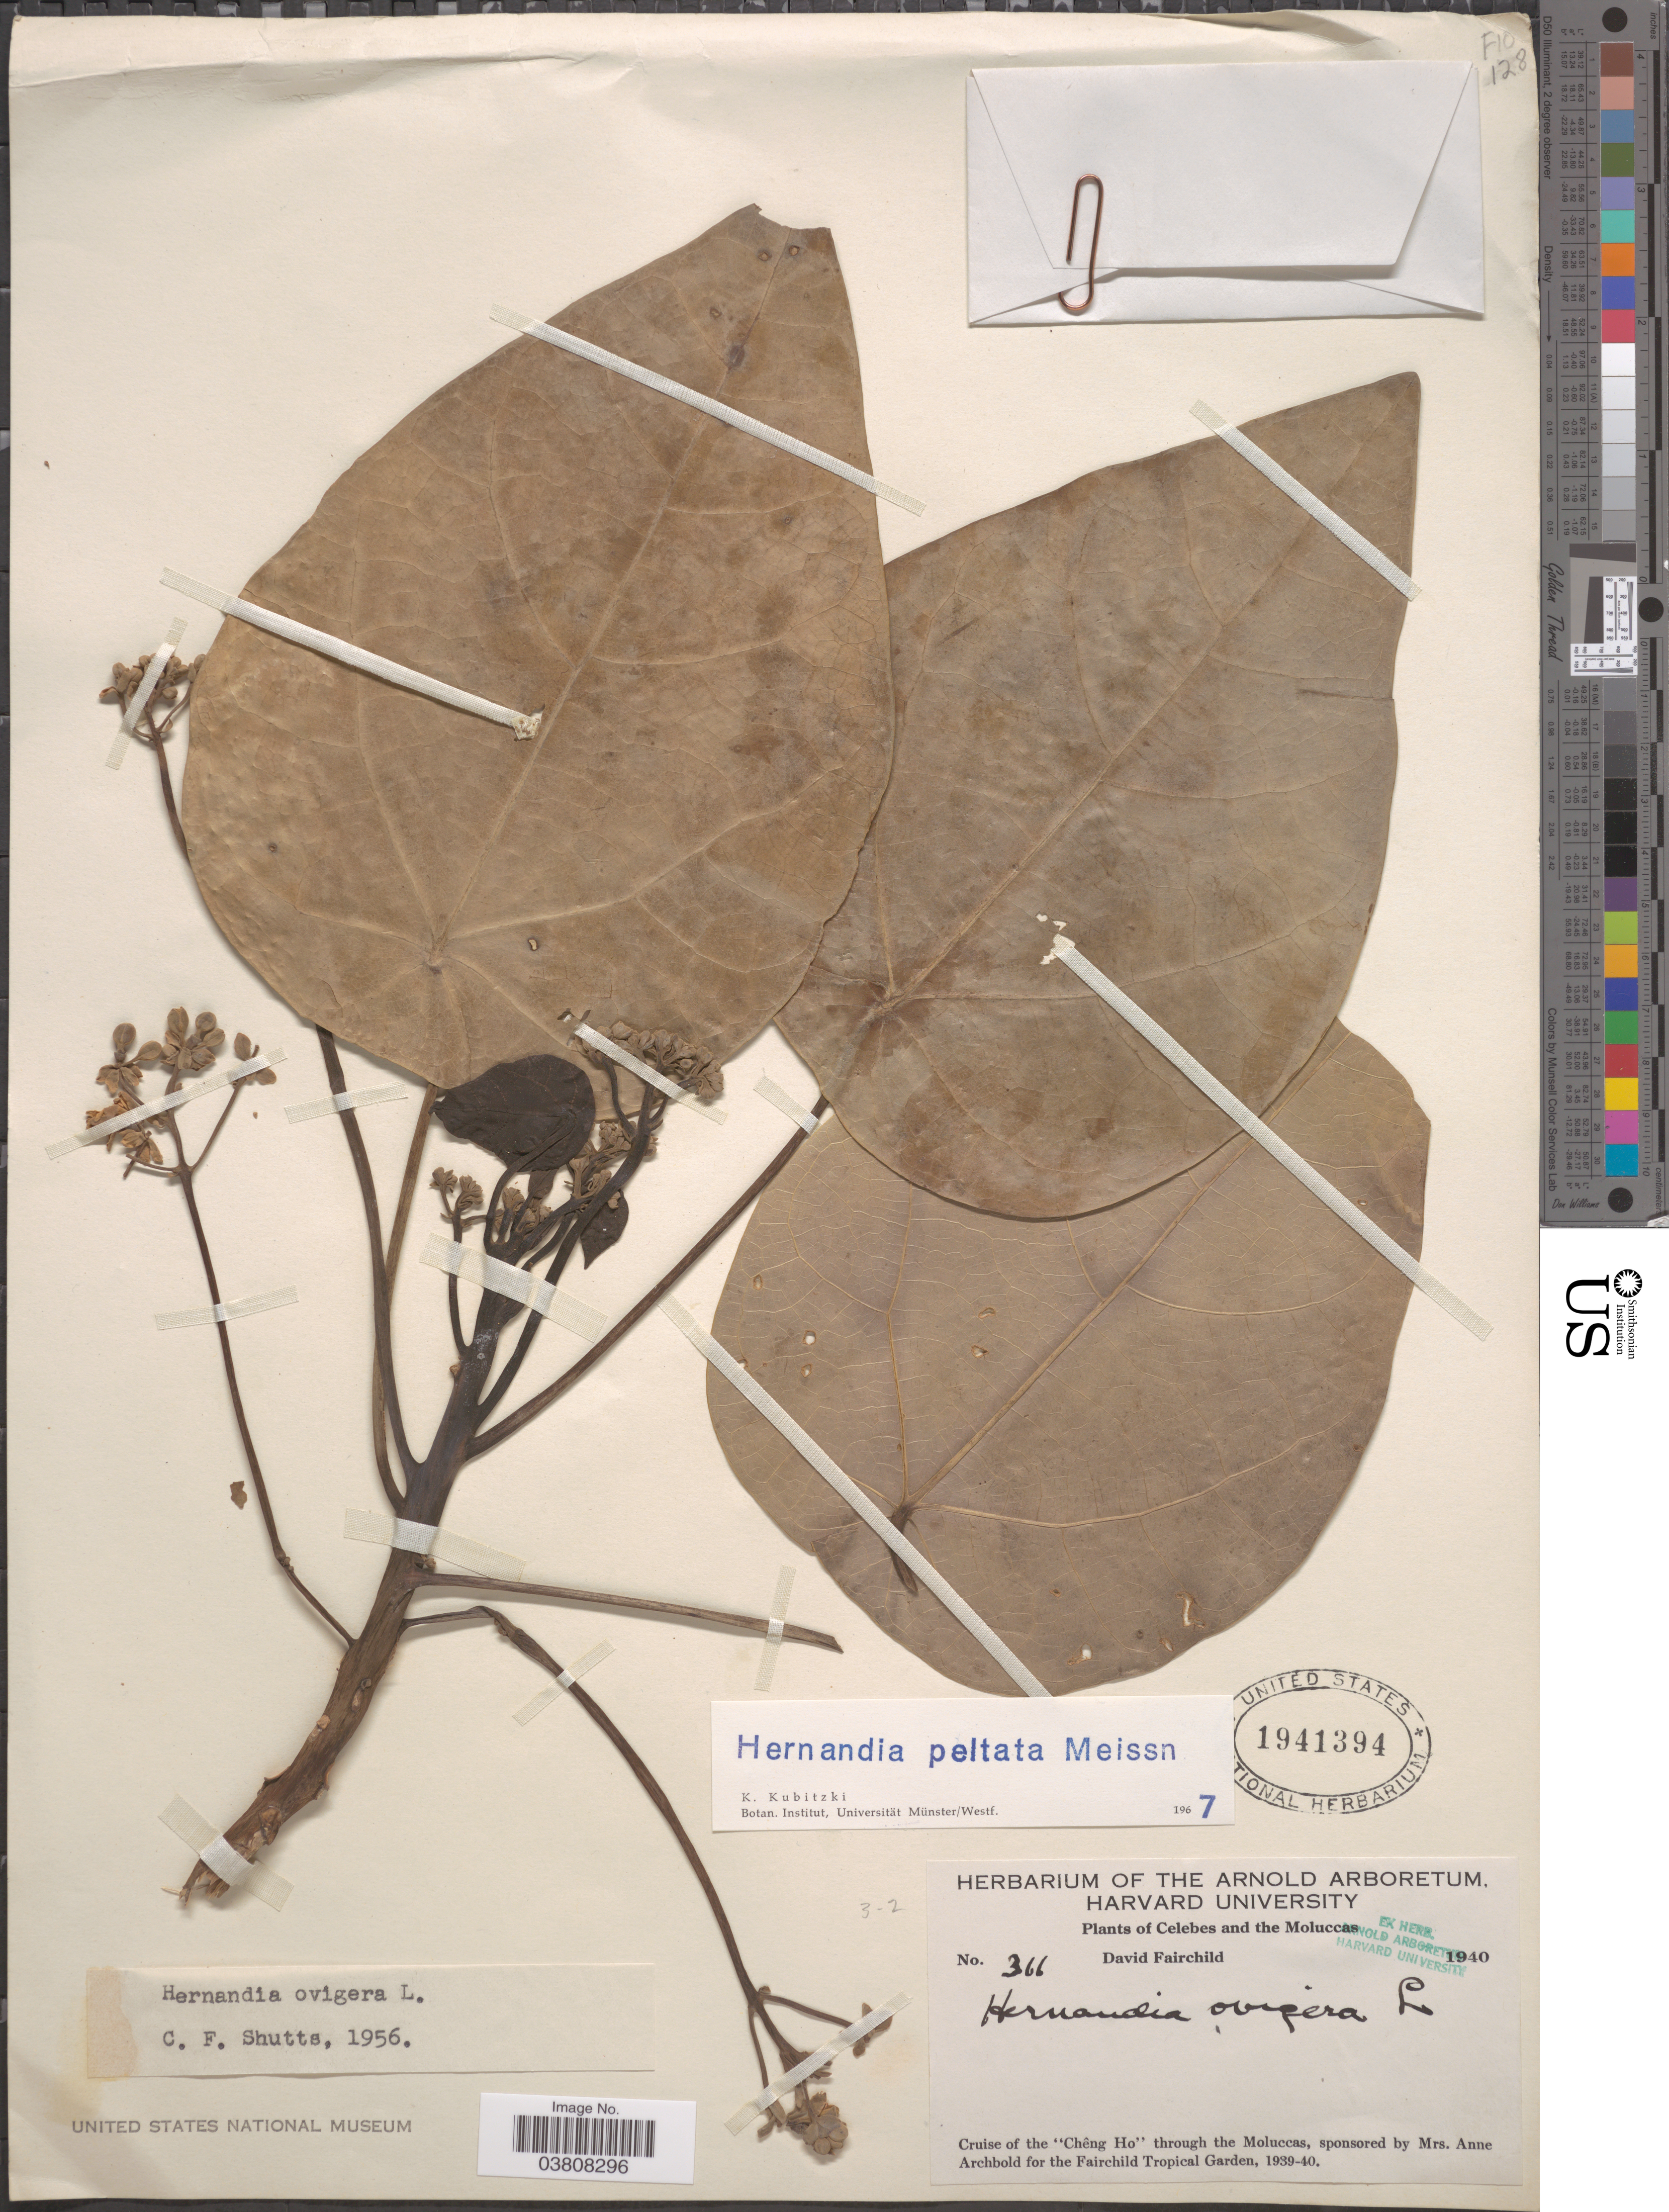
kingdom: Plantae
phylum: Tracheophyta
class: Magnoliopsida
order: Laurales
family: Hernandiaceae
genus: Hernandia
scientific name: Hernandia nymphaeifolia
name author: (C. Presl) Kubitzki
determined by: Strong, Mark T., (BOT), Smithsonian Institution - National Museum of Natural History (UNITED STATES)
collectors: D. Fairchild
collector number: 366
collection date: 1940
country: Indonesia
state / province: Maluku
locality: Celebes and the Moluccas.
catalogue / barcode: US 1941394